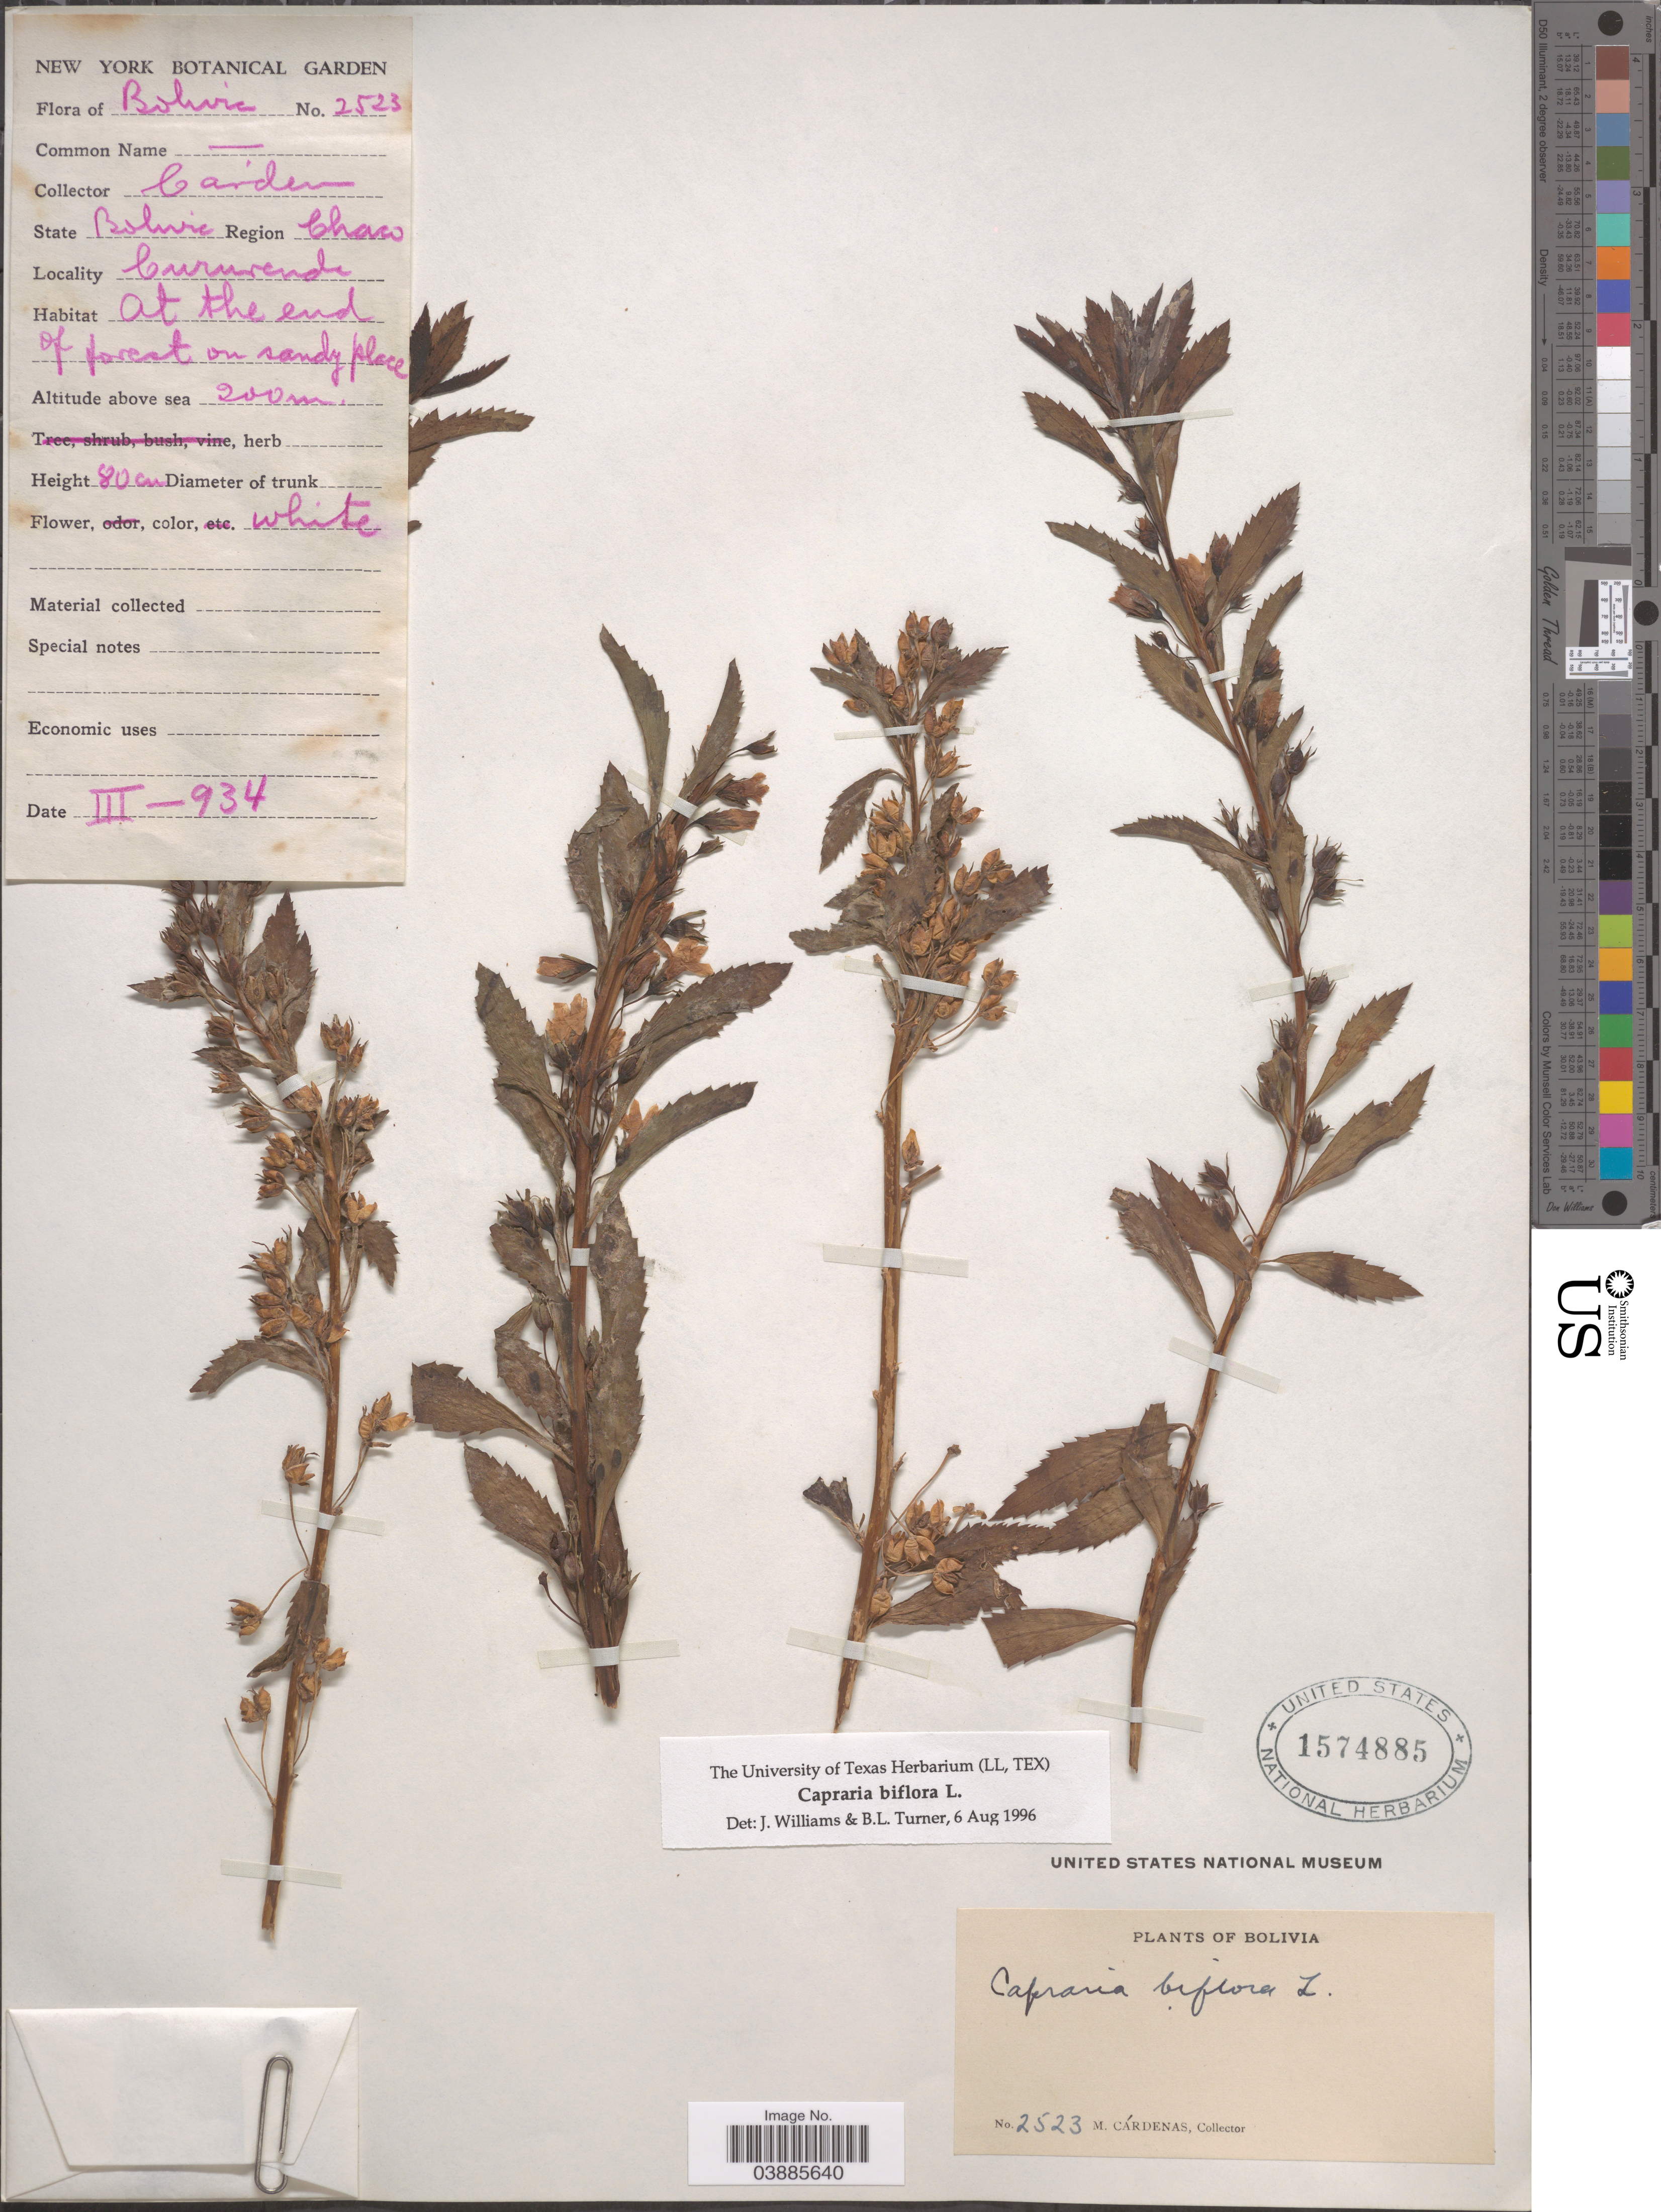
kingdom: Plantae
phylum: Tracheophyta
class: Magnoliopsida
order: Lamiales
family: Scrophulariaceae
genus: Capraria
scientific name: Capraria biflora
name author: L.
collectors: M. Cárdenas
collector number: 2523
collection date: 1934-03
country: Bolivia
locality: State Bolivia. Region Chaco. Cururenda.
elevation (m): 200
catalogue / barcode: US 1574885